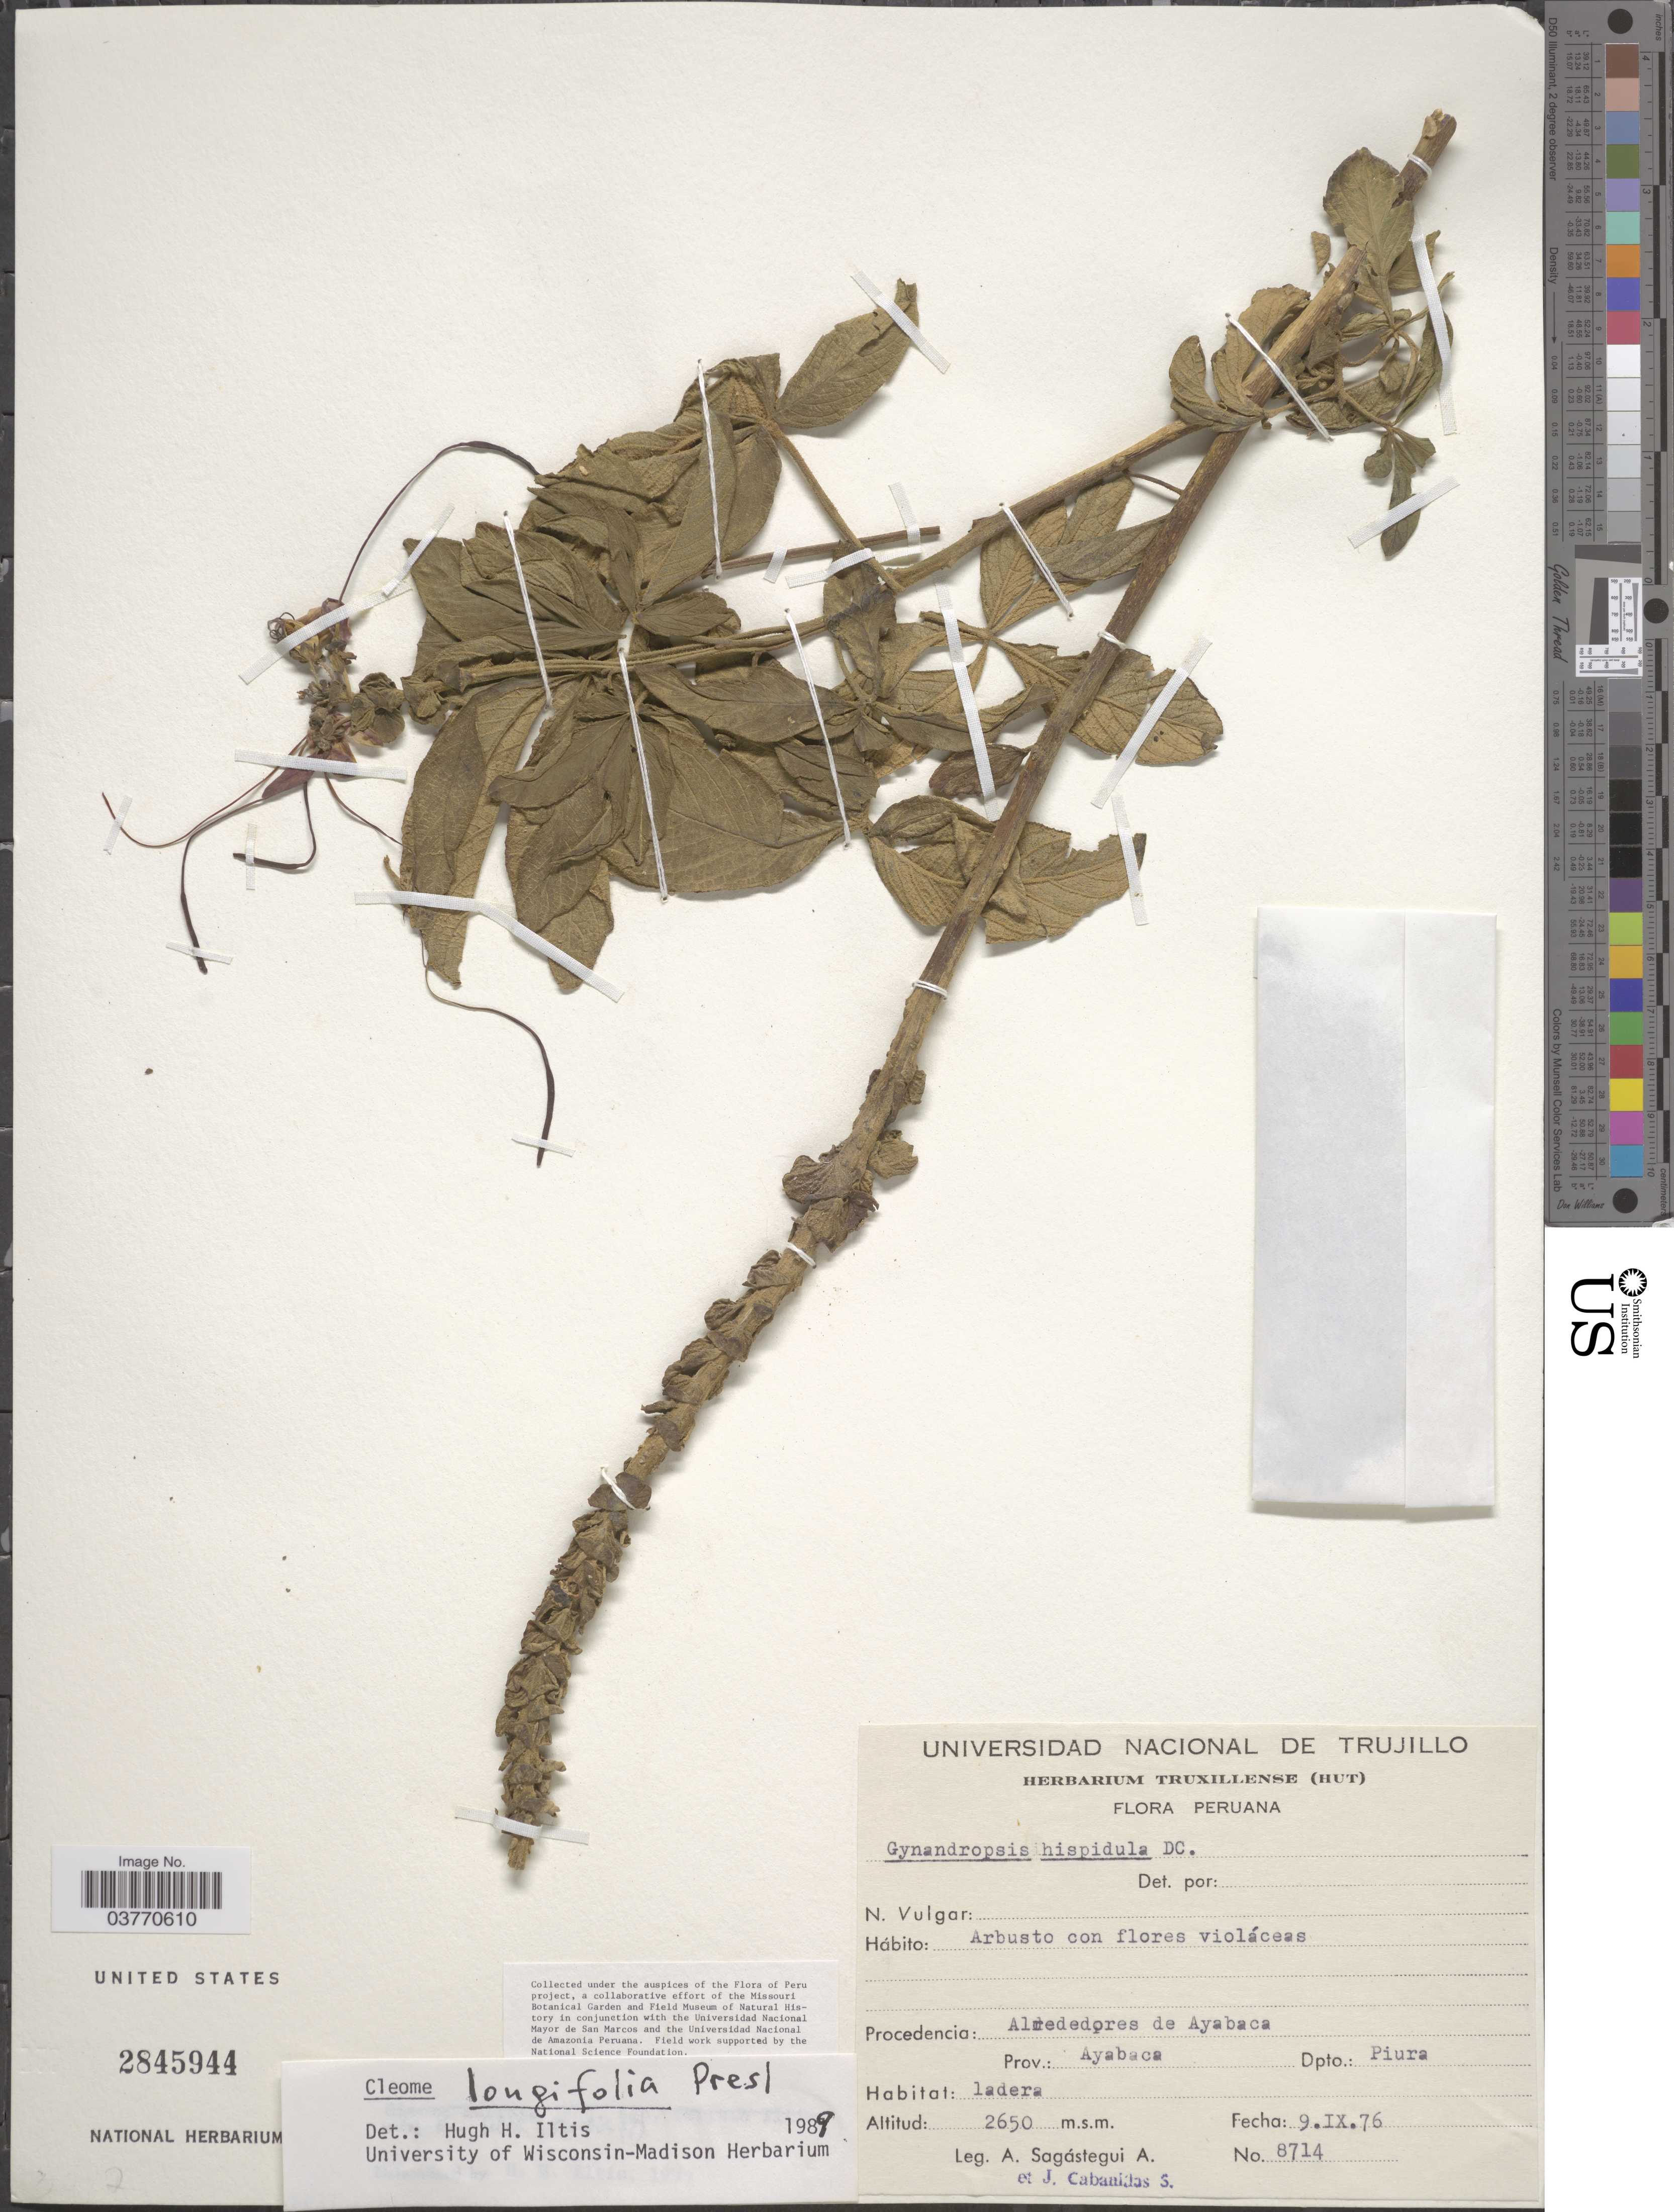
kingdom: Plantae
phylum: Tracheophyta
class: Magnoliopsida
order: Brassicales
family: Cleomaceae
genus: Andinocleome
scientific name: Andinocleome longifolia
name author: (C. Presl) Iltis ex E.M. McGinty & Roalson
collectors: A. Sagástegui A. & J. Cabanillas S.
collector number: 8714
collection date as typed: Transcribed d/m/y: 9/9/76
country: Peru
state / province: Piura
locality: Alrededores de Ayabaca. Prov. Ayabaca. Dpto. Piura.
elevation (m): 2650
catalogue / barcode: US 2845944